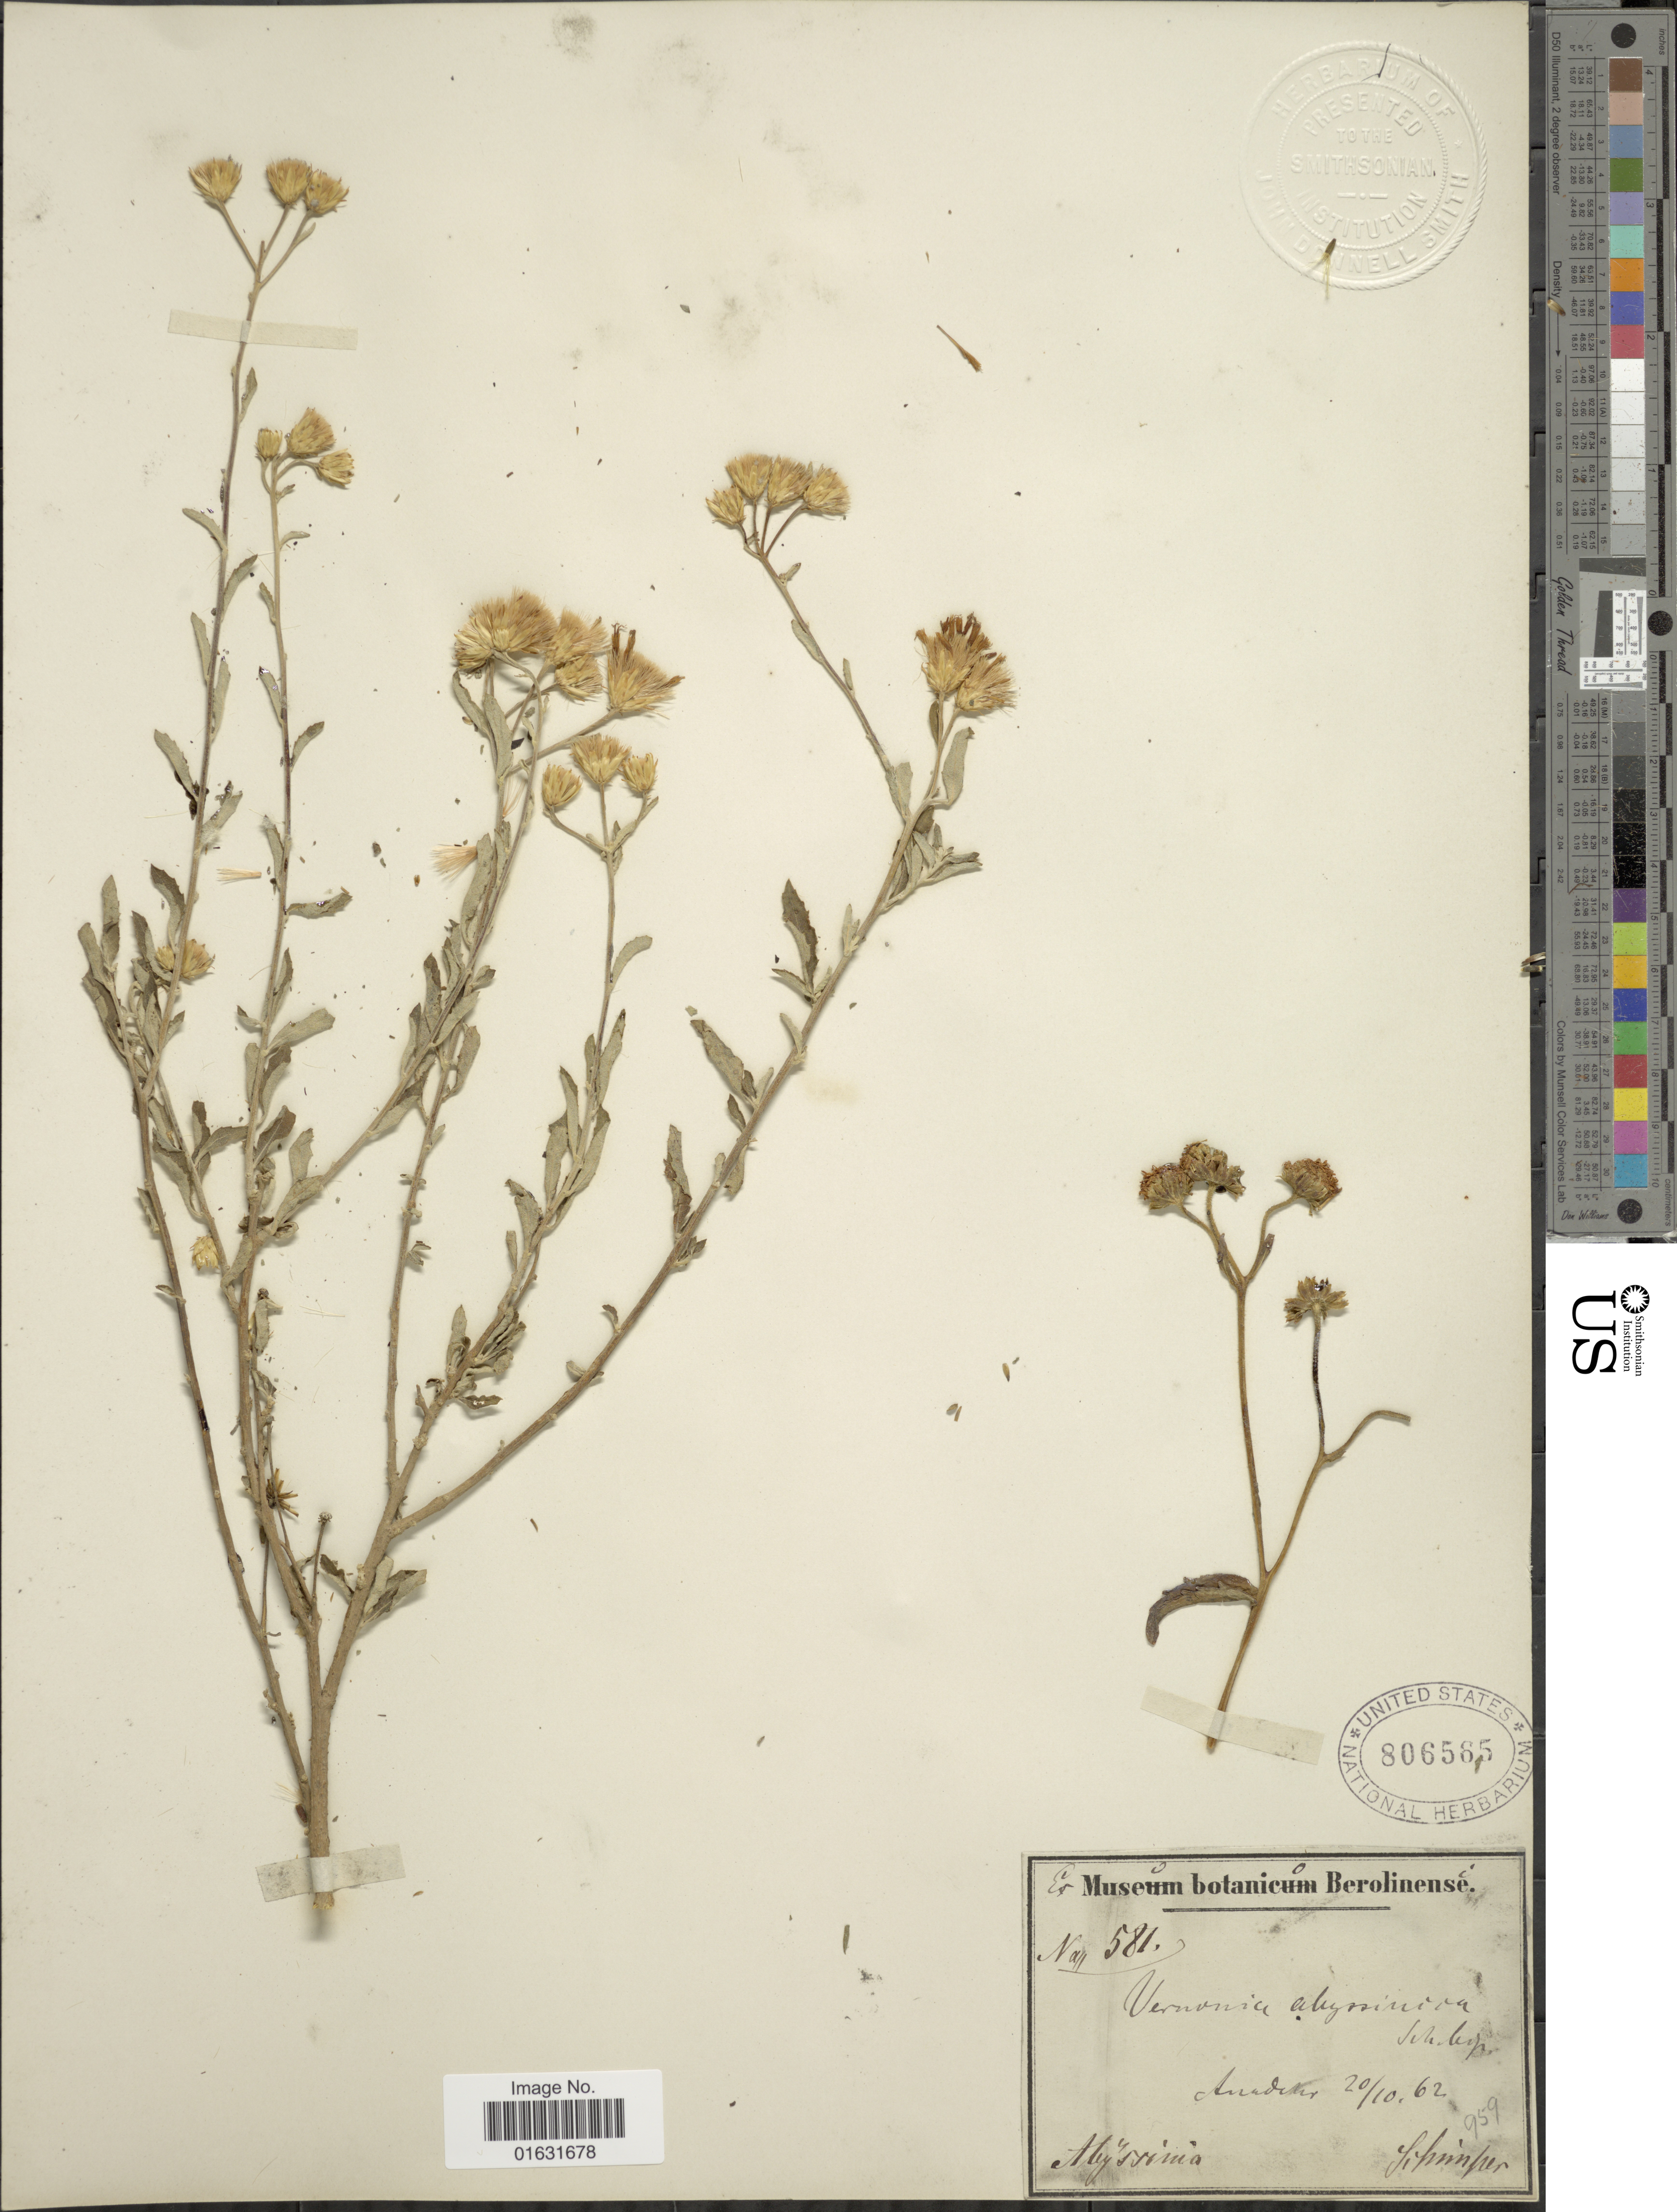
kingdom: Plantae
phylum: Tracheophyta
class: Magnoliopsida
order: Asterales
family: Asteraceae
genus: Baccharoides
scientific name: Baccharoides schimperi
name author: (DC.) Isawumi et al.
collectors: -. Schimper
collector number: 581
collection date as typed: Transcribed d/m/y: 20/10/62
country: Eritrea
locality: Abyssinia, Anadehr.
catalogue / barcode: US 806565